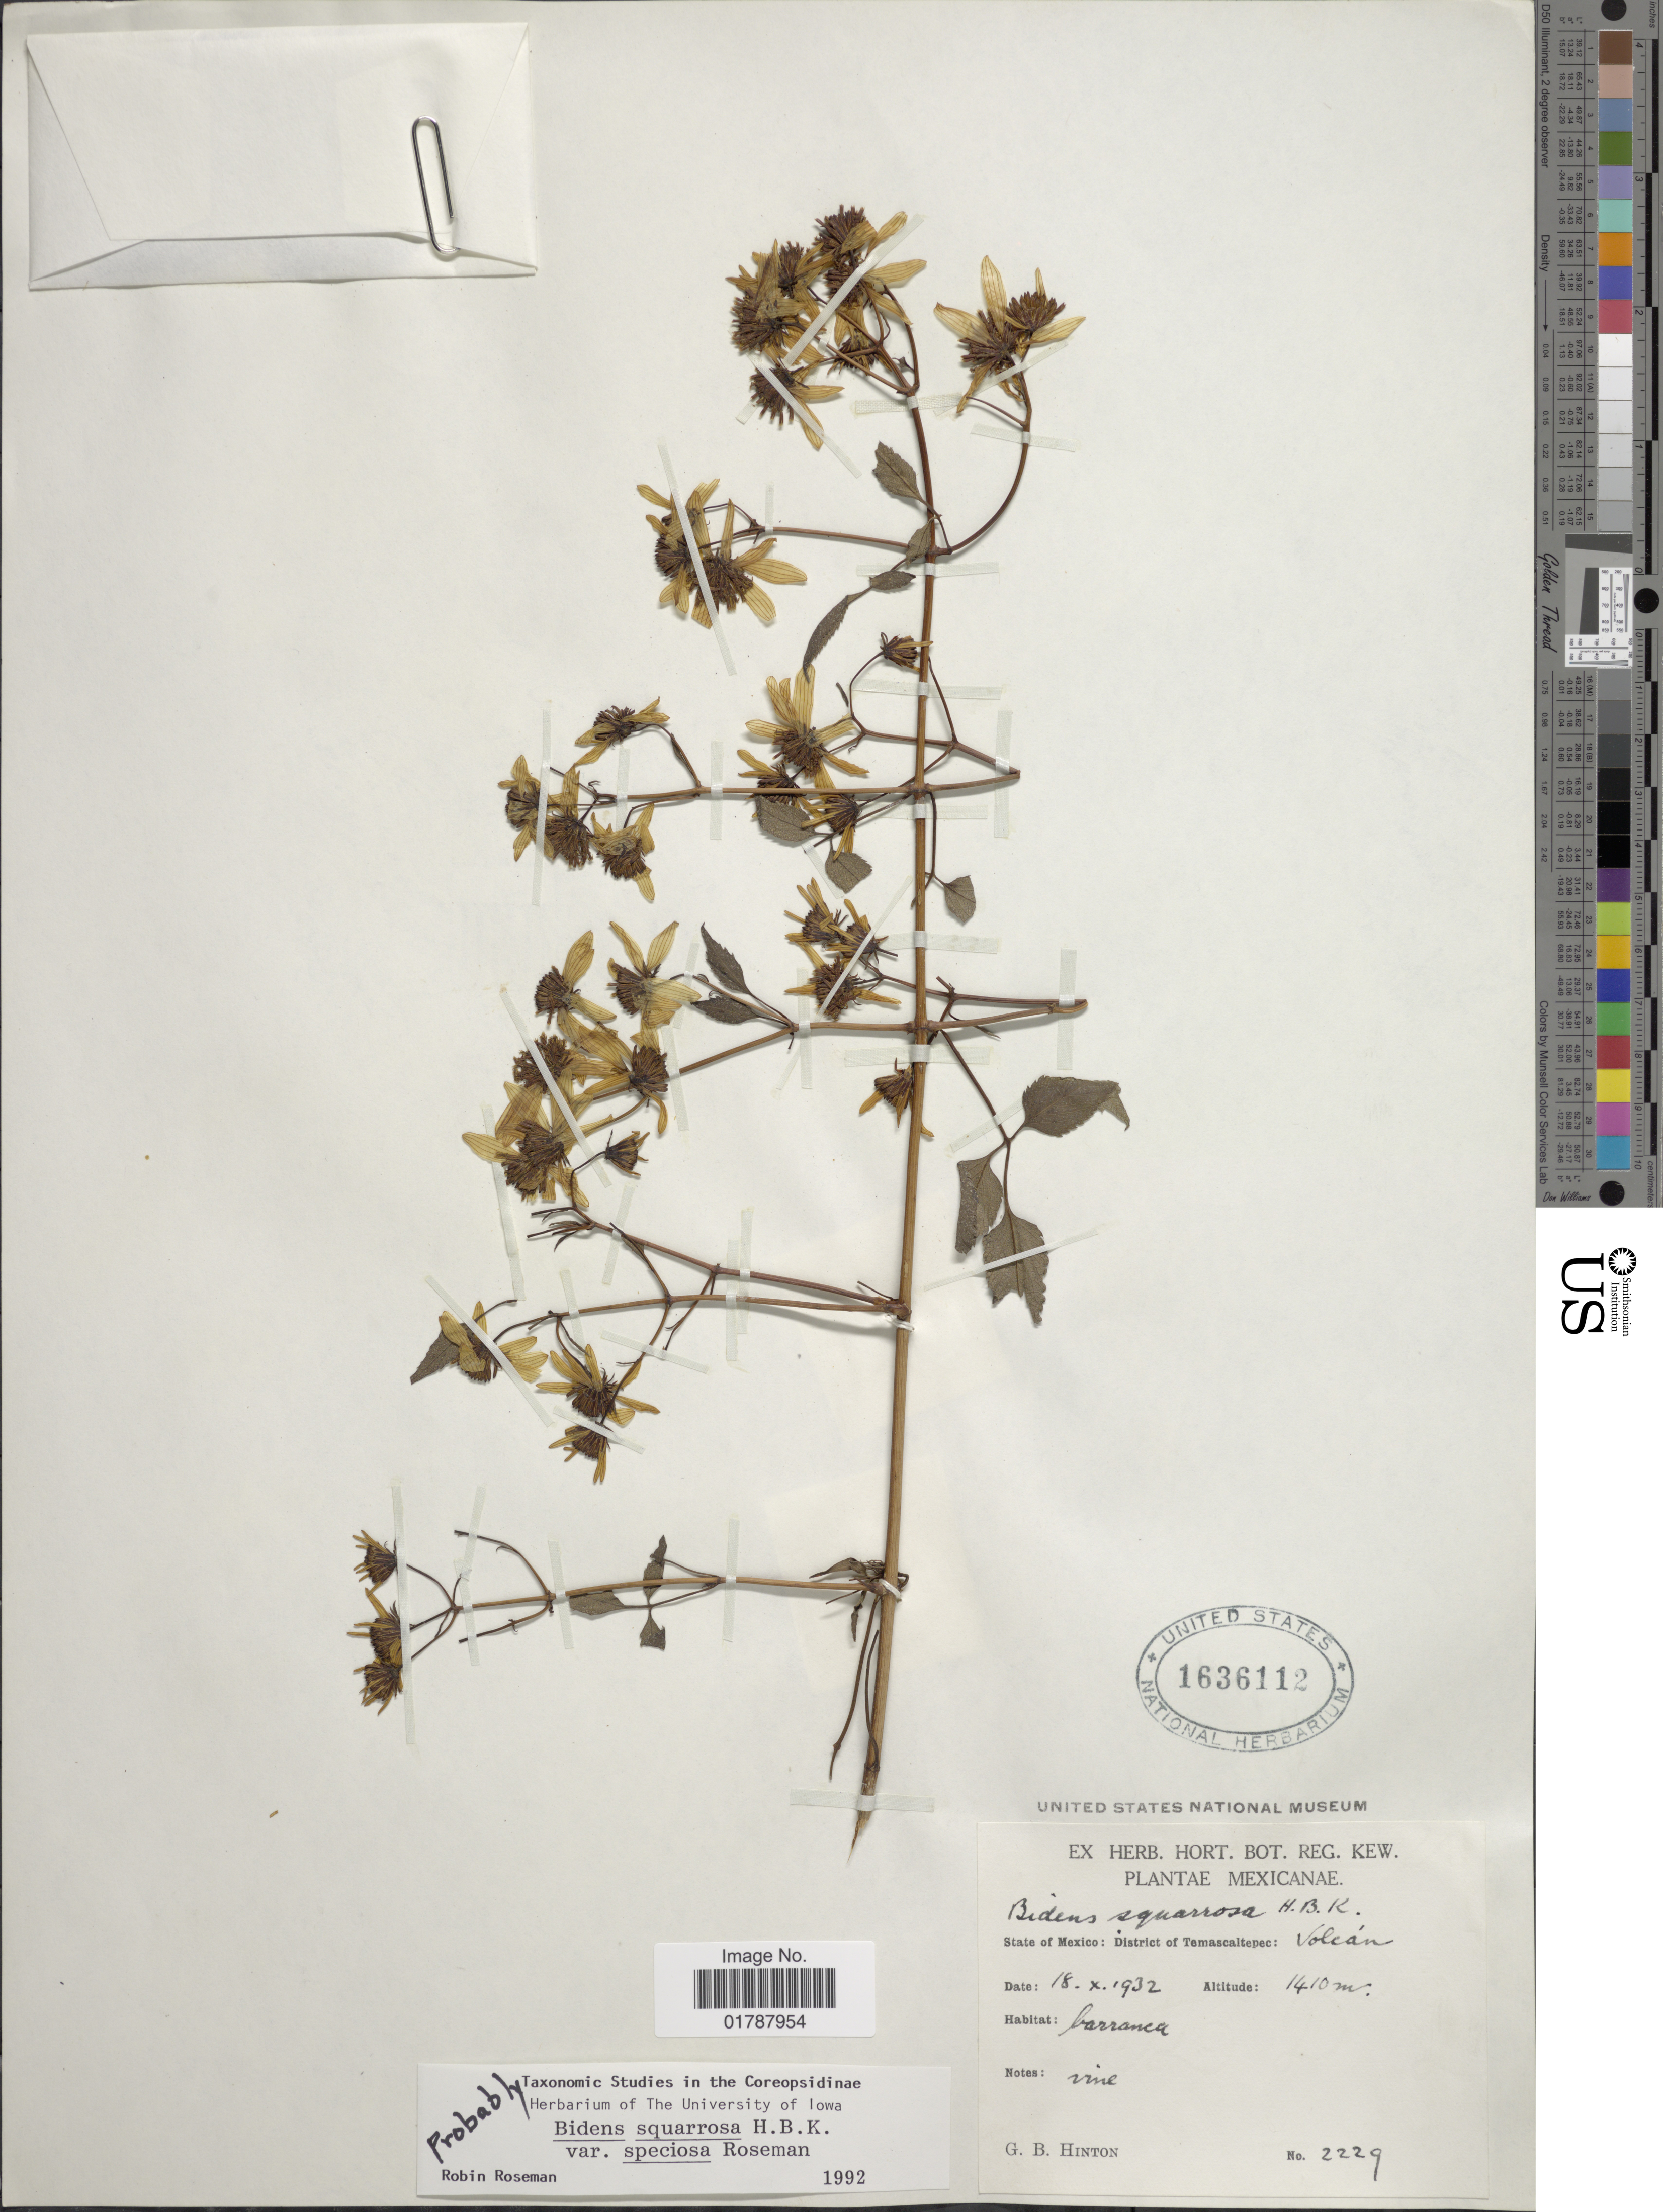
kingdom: Plantae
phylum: Tracheophyta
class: Magnoliopsida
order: Asterales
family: Asteraceae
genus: Bidens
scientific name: Bidens squarrosa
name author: Kunth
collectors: G. B. Hinton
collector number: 2229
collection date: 1932-10-18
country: Mexico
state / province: México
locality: State of Mexico: District of Temascaltepec: Volcan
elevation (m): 1410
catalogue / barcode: US 1636112